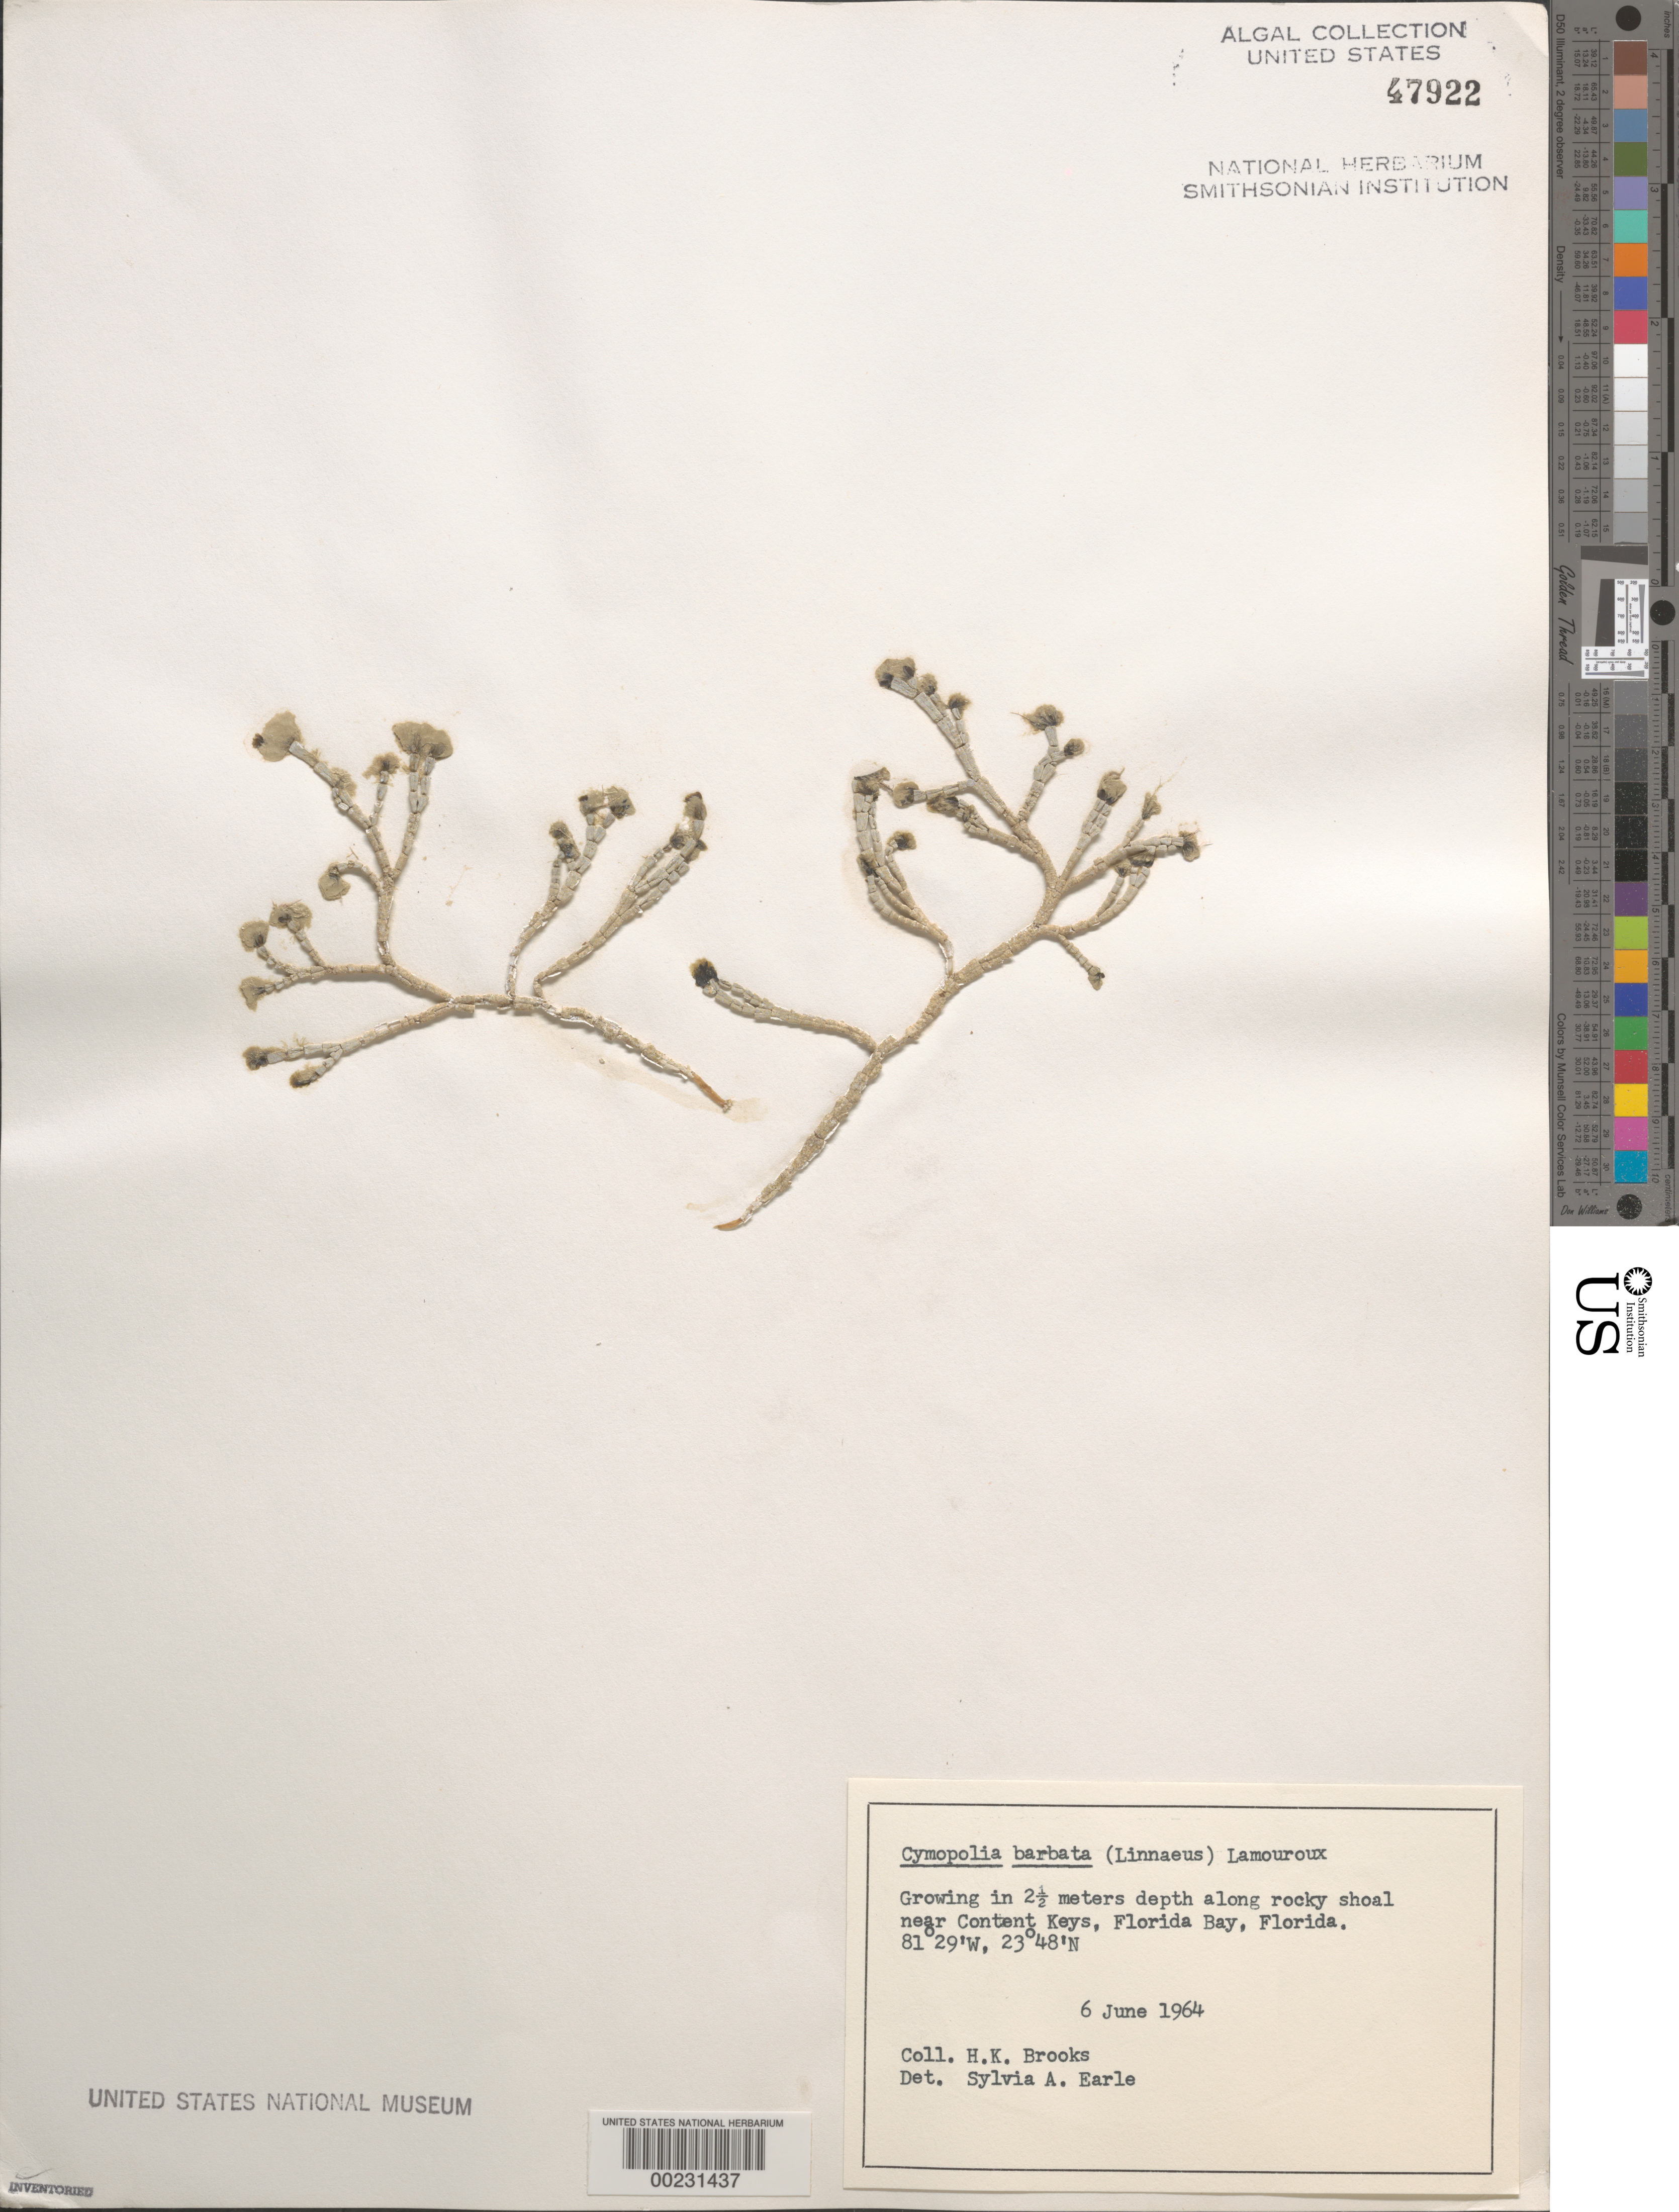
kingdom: Plantae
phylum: Chlorophyta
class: Ulvophyceae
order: Dasycladales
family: Dasycladaceae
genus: Cymopolia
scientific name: Cymopolia barbata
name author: (L.) J.V.Lamouroux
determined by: Earle, S. A.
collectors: H. Brooks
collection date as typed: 06 Jun 1964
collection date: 1964-06-06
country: United States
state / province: Florida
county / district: Monroe County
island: Content Keys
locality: Florida Bay, near Content Keys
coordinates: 23 48' N, 81 29' W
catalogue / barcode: US 47922